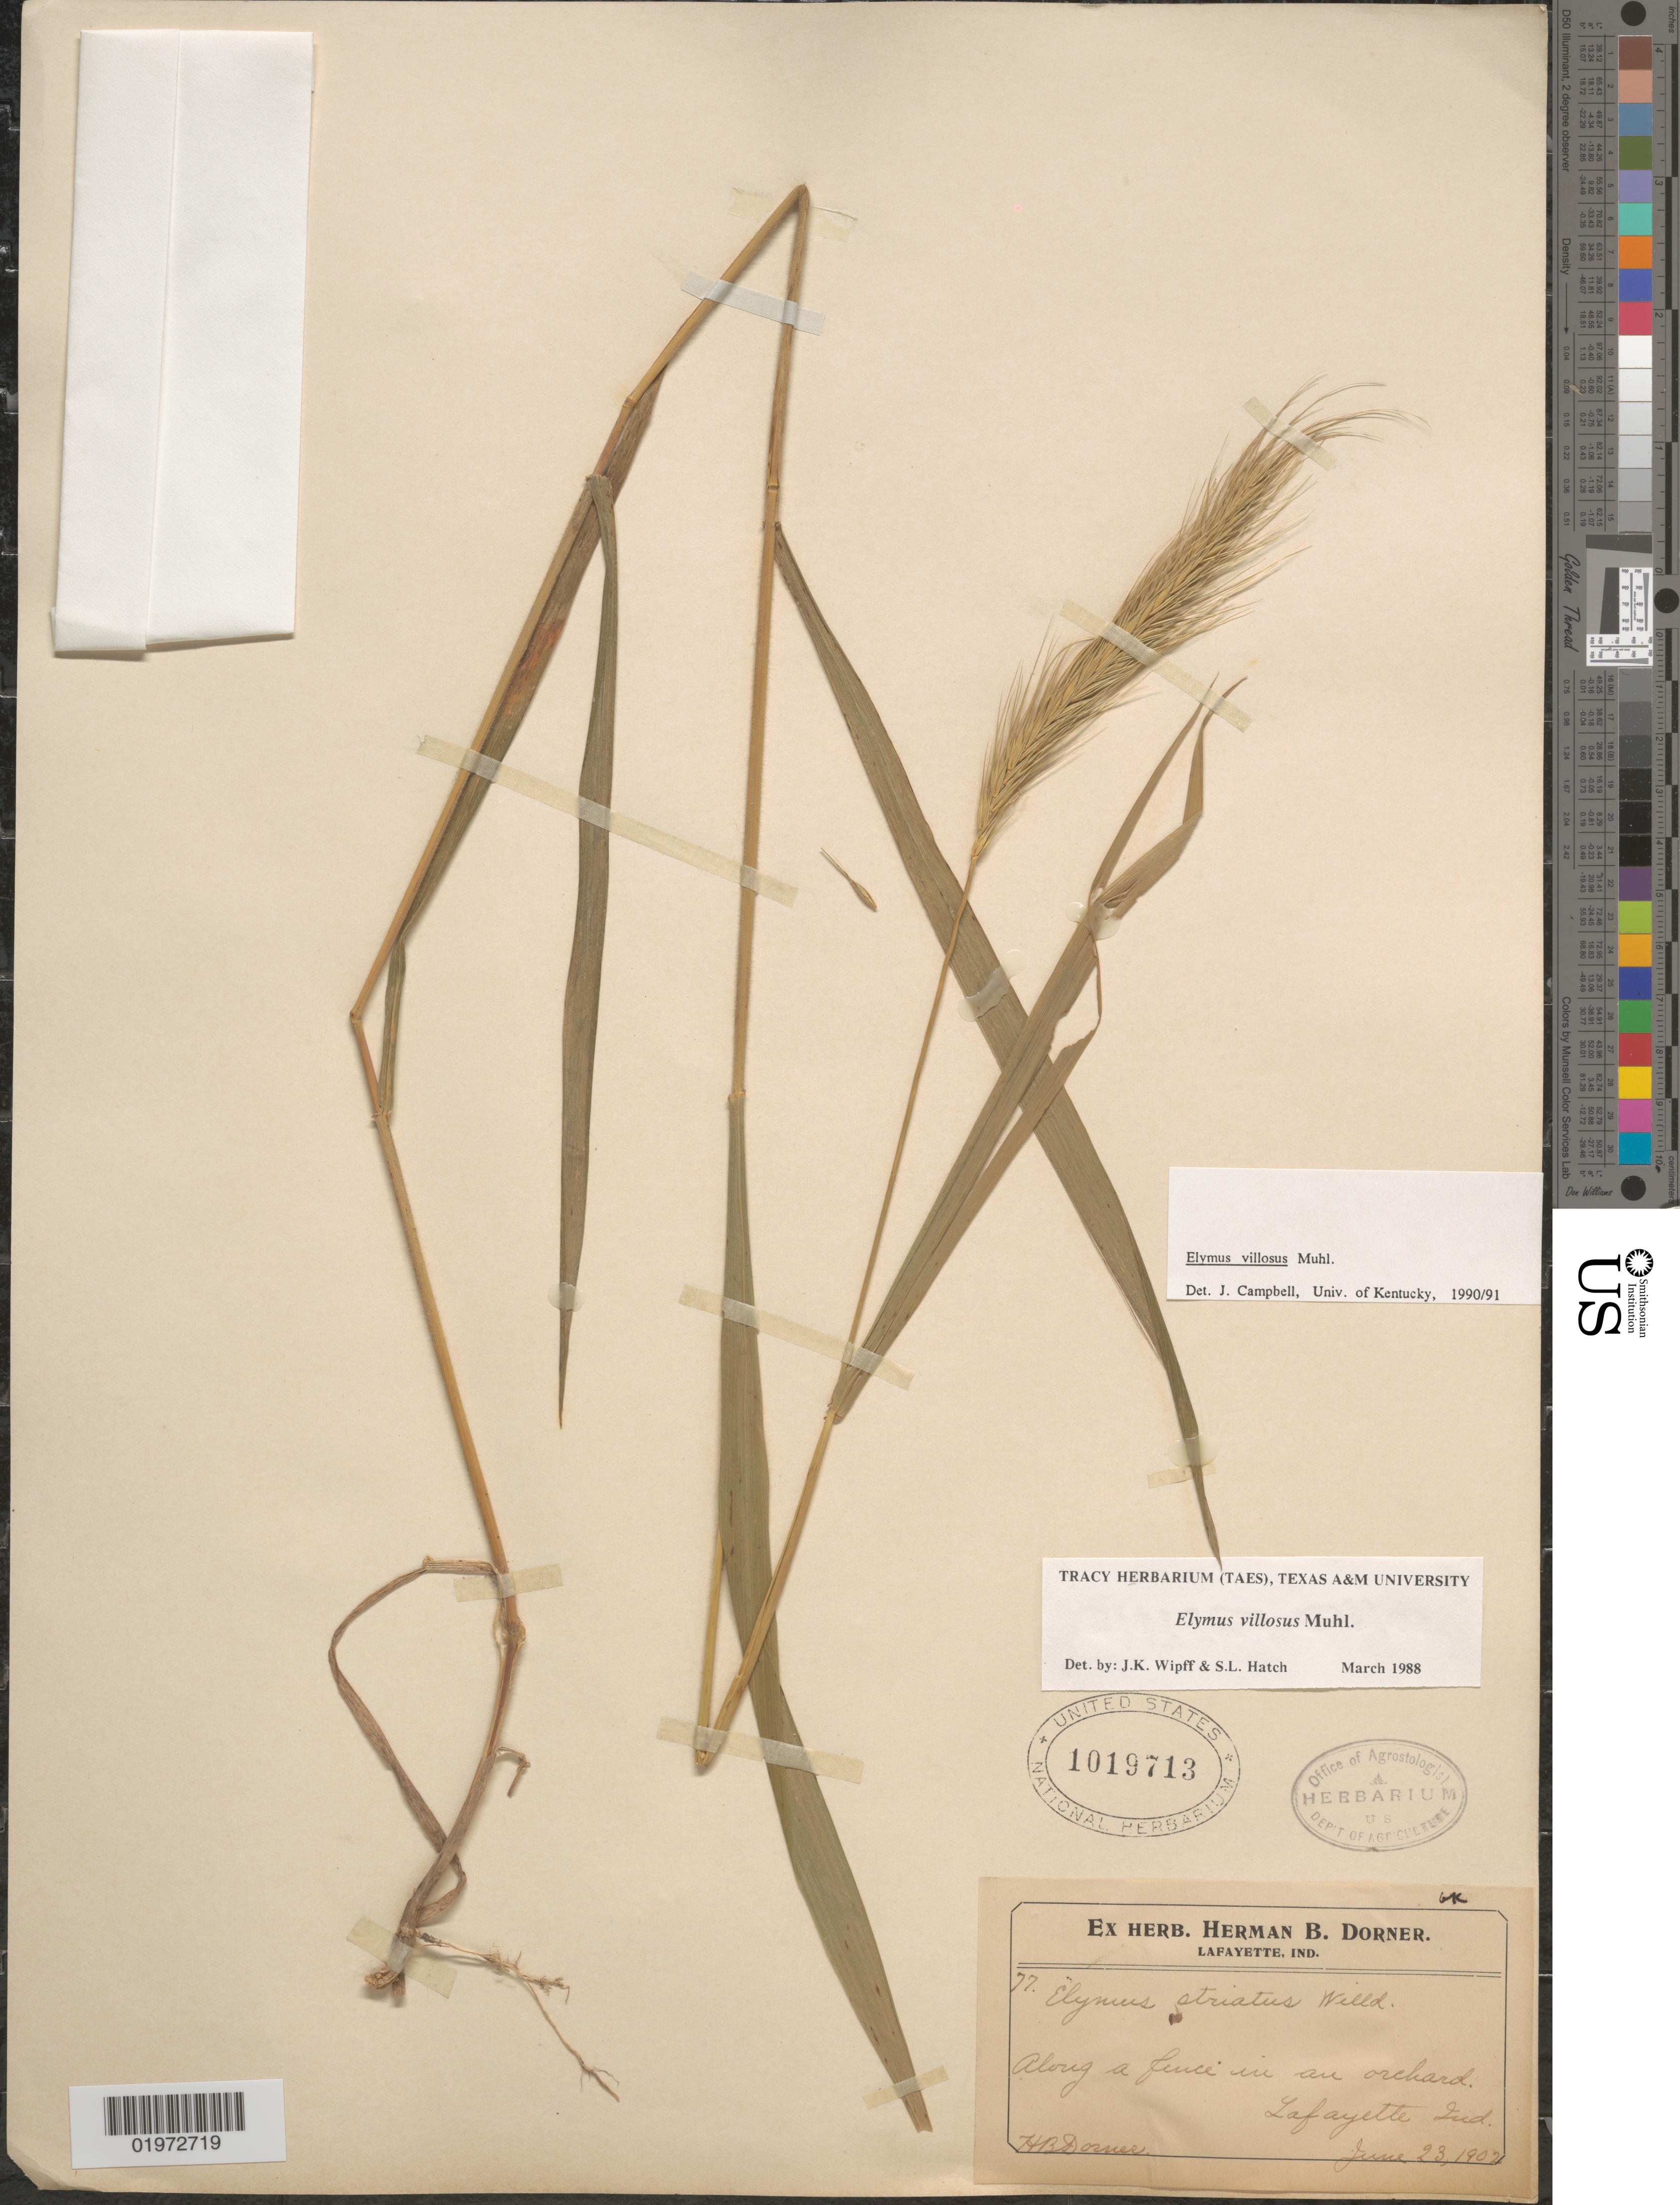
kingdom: Plantae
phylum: Tracheophyta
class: Liliopsida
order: Poales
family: Poaceae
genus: Elymus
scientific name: Elymus villosus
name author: Muhl. ex Willd.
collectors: H. Dorner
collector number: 77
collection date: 1902-06-23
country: United States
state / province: Indiana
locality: Along a fence in an orchard. Lafayette.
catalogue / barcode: US 1019713